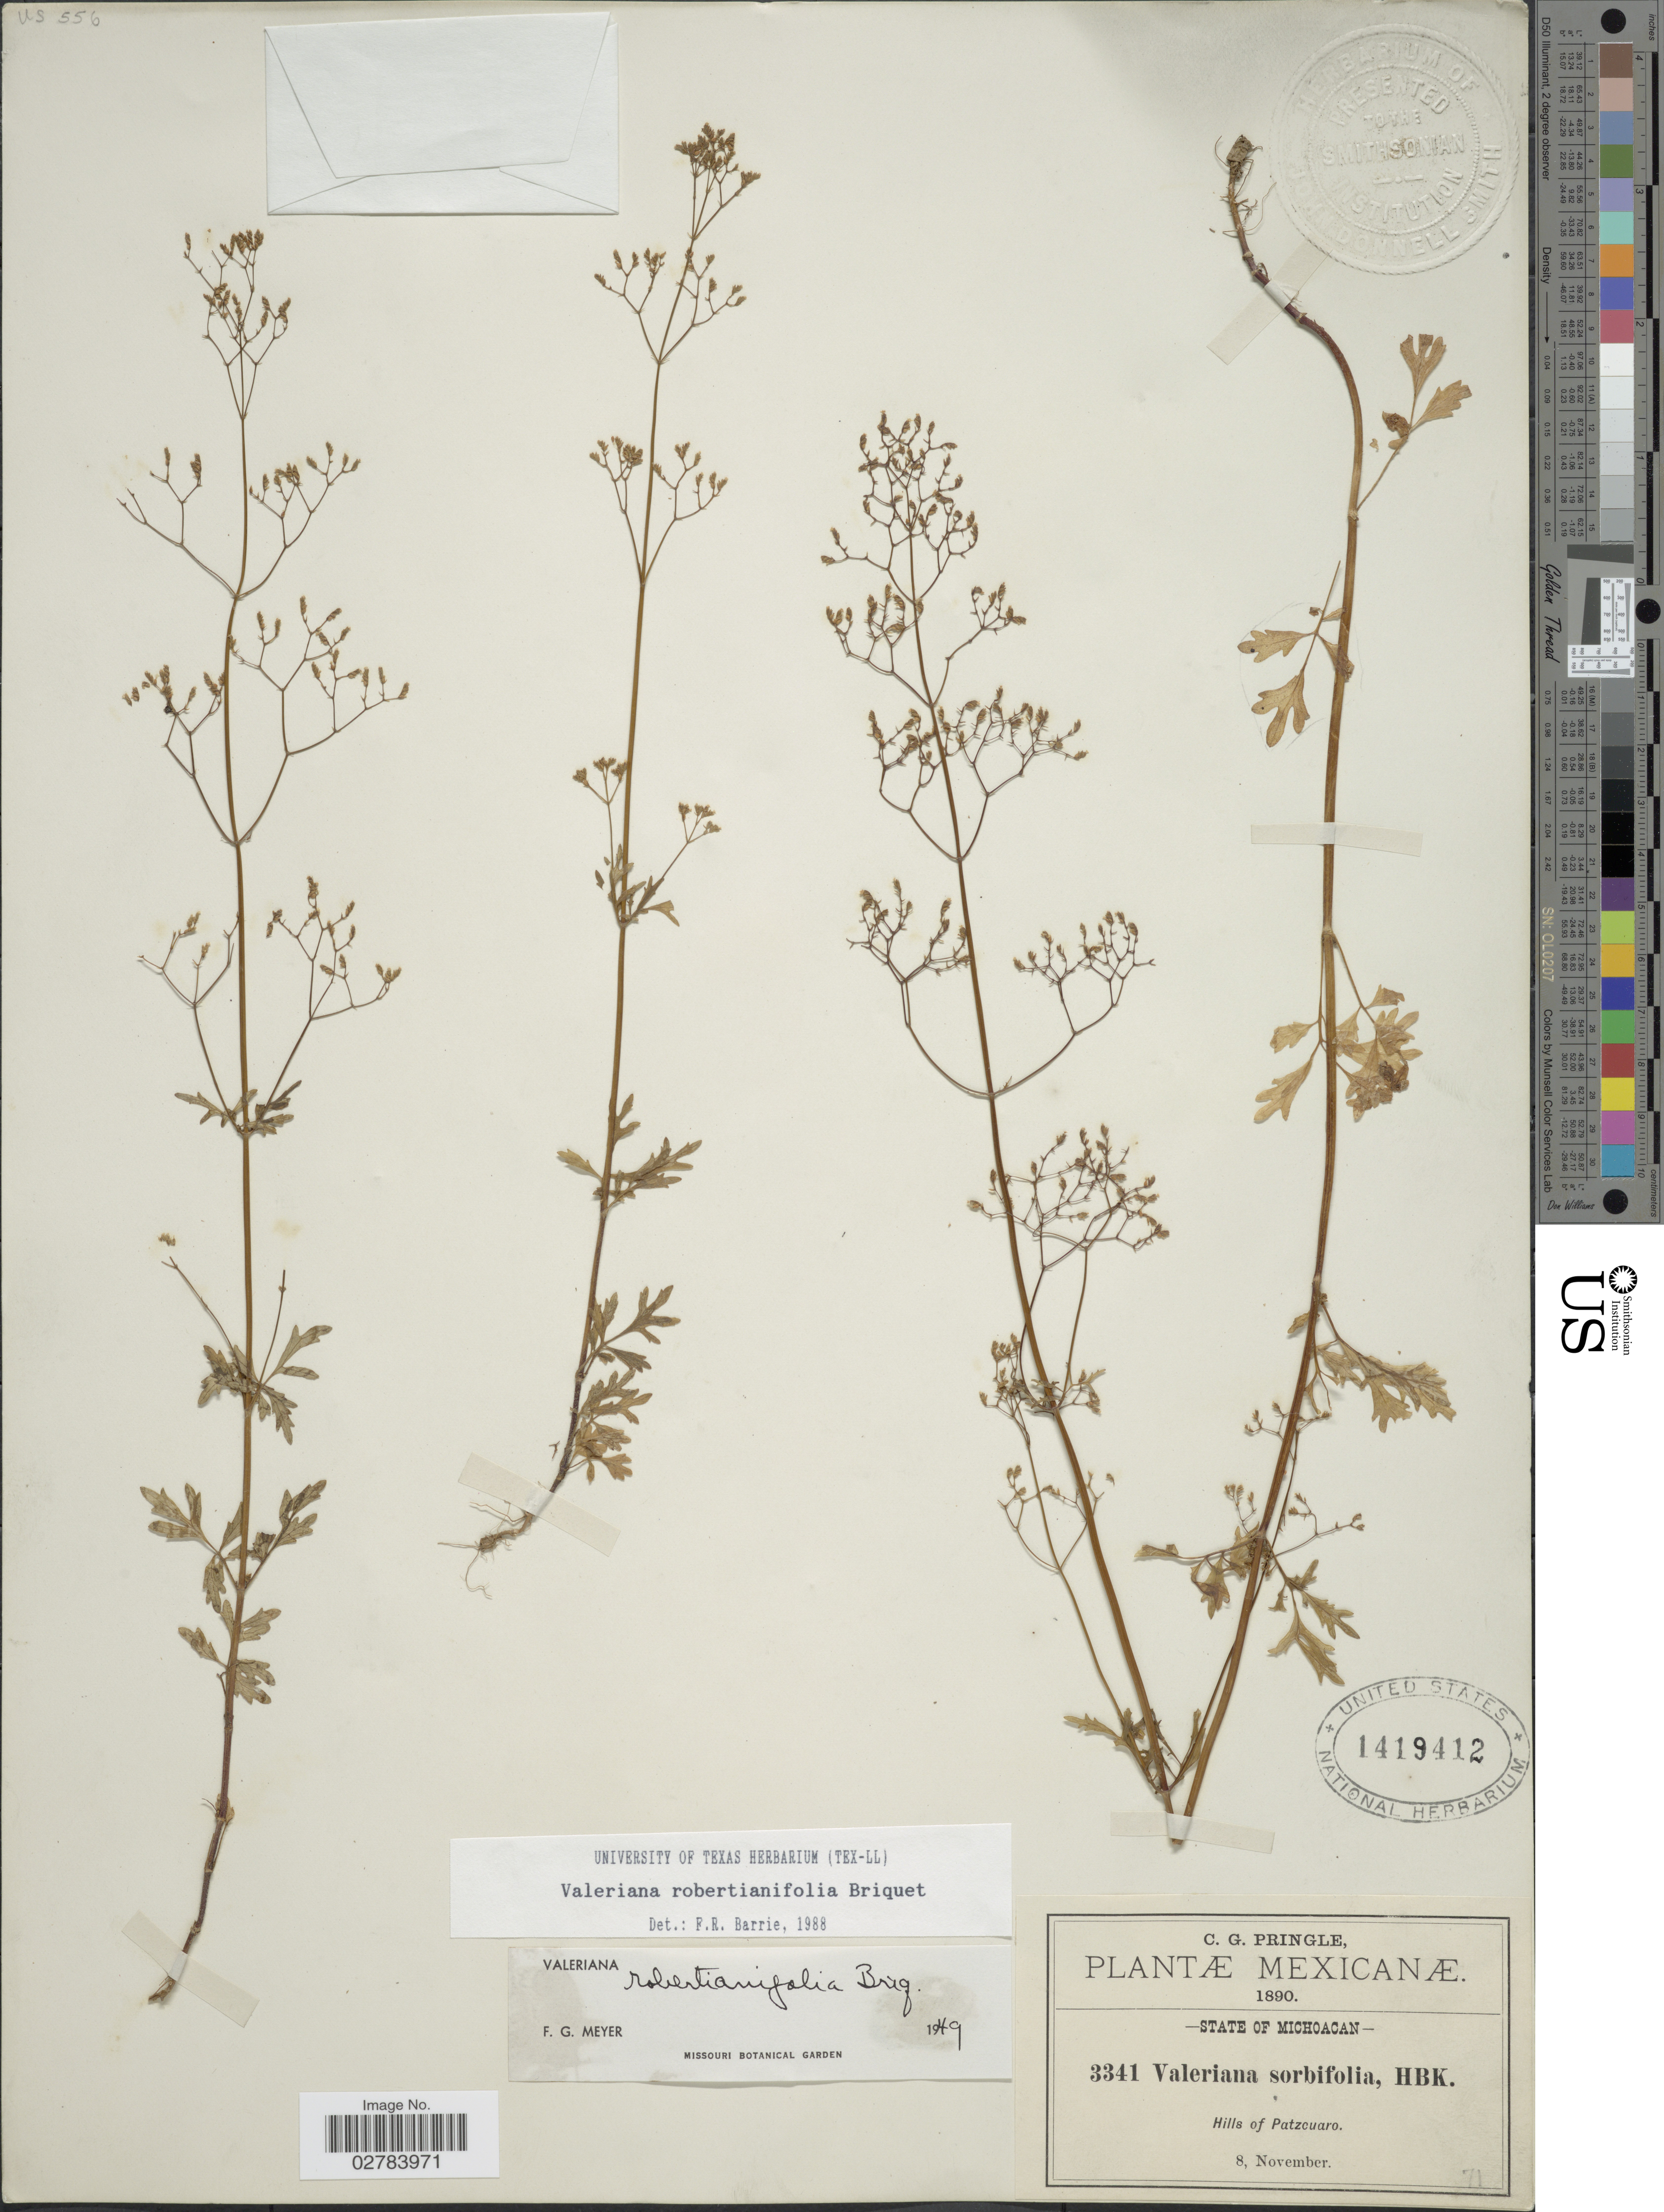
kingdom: Plantae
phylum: Tracheophyta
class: Magnoliopsida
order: Dipsacales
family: Caprifoliaceae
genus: Valeriana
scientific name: Valeriana robertianifolia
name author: Briq.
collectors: C. G. Pringle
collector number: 3341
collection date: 1890-11-08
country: Mexico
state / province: Michoacán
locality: Hills of Patzcuaro.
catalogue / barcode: US 1419412